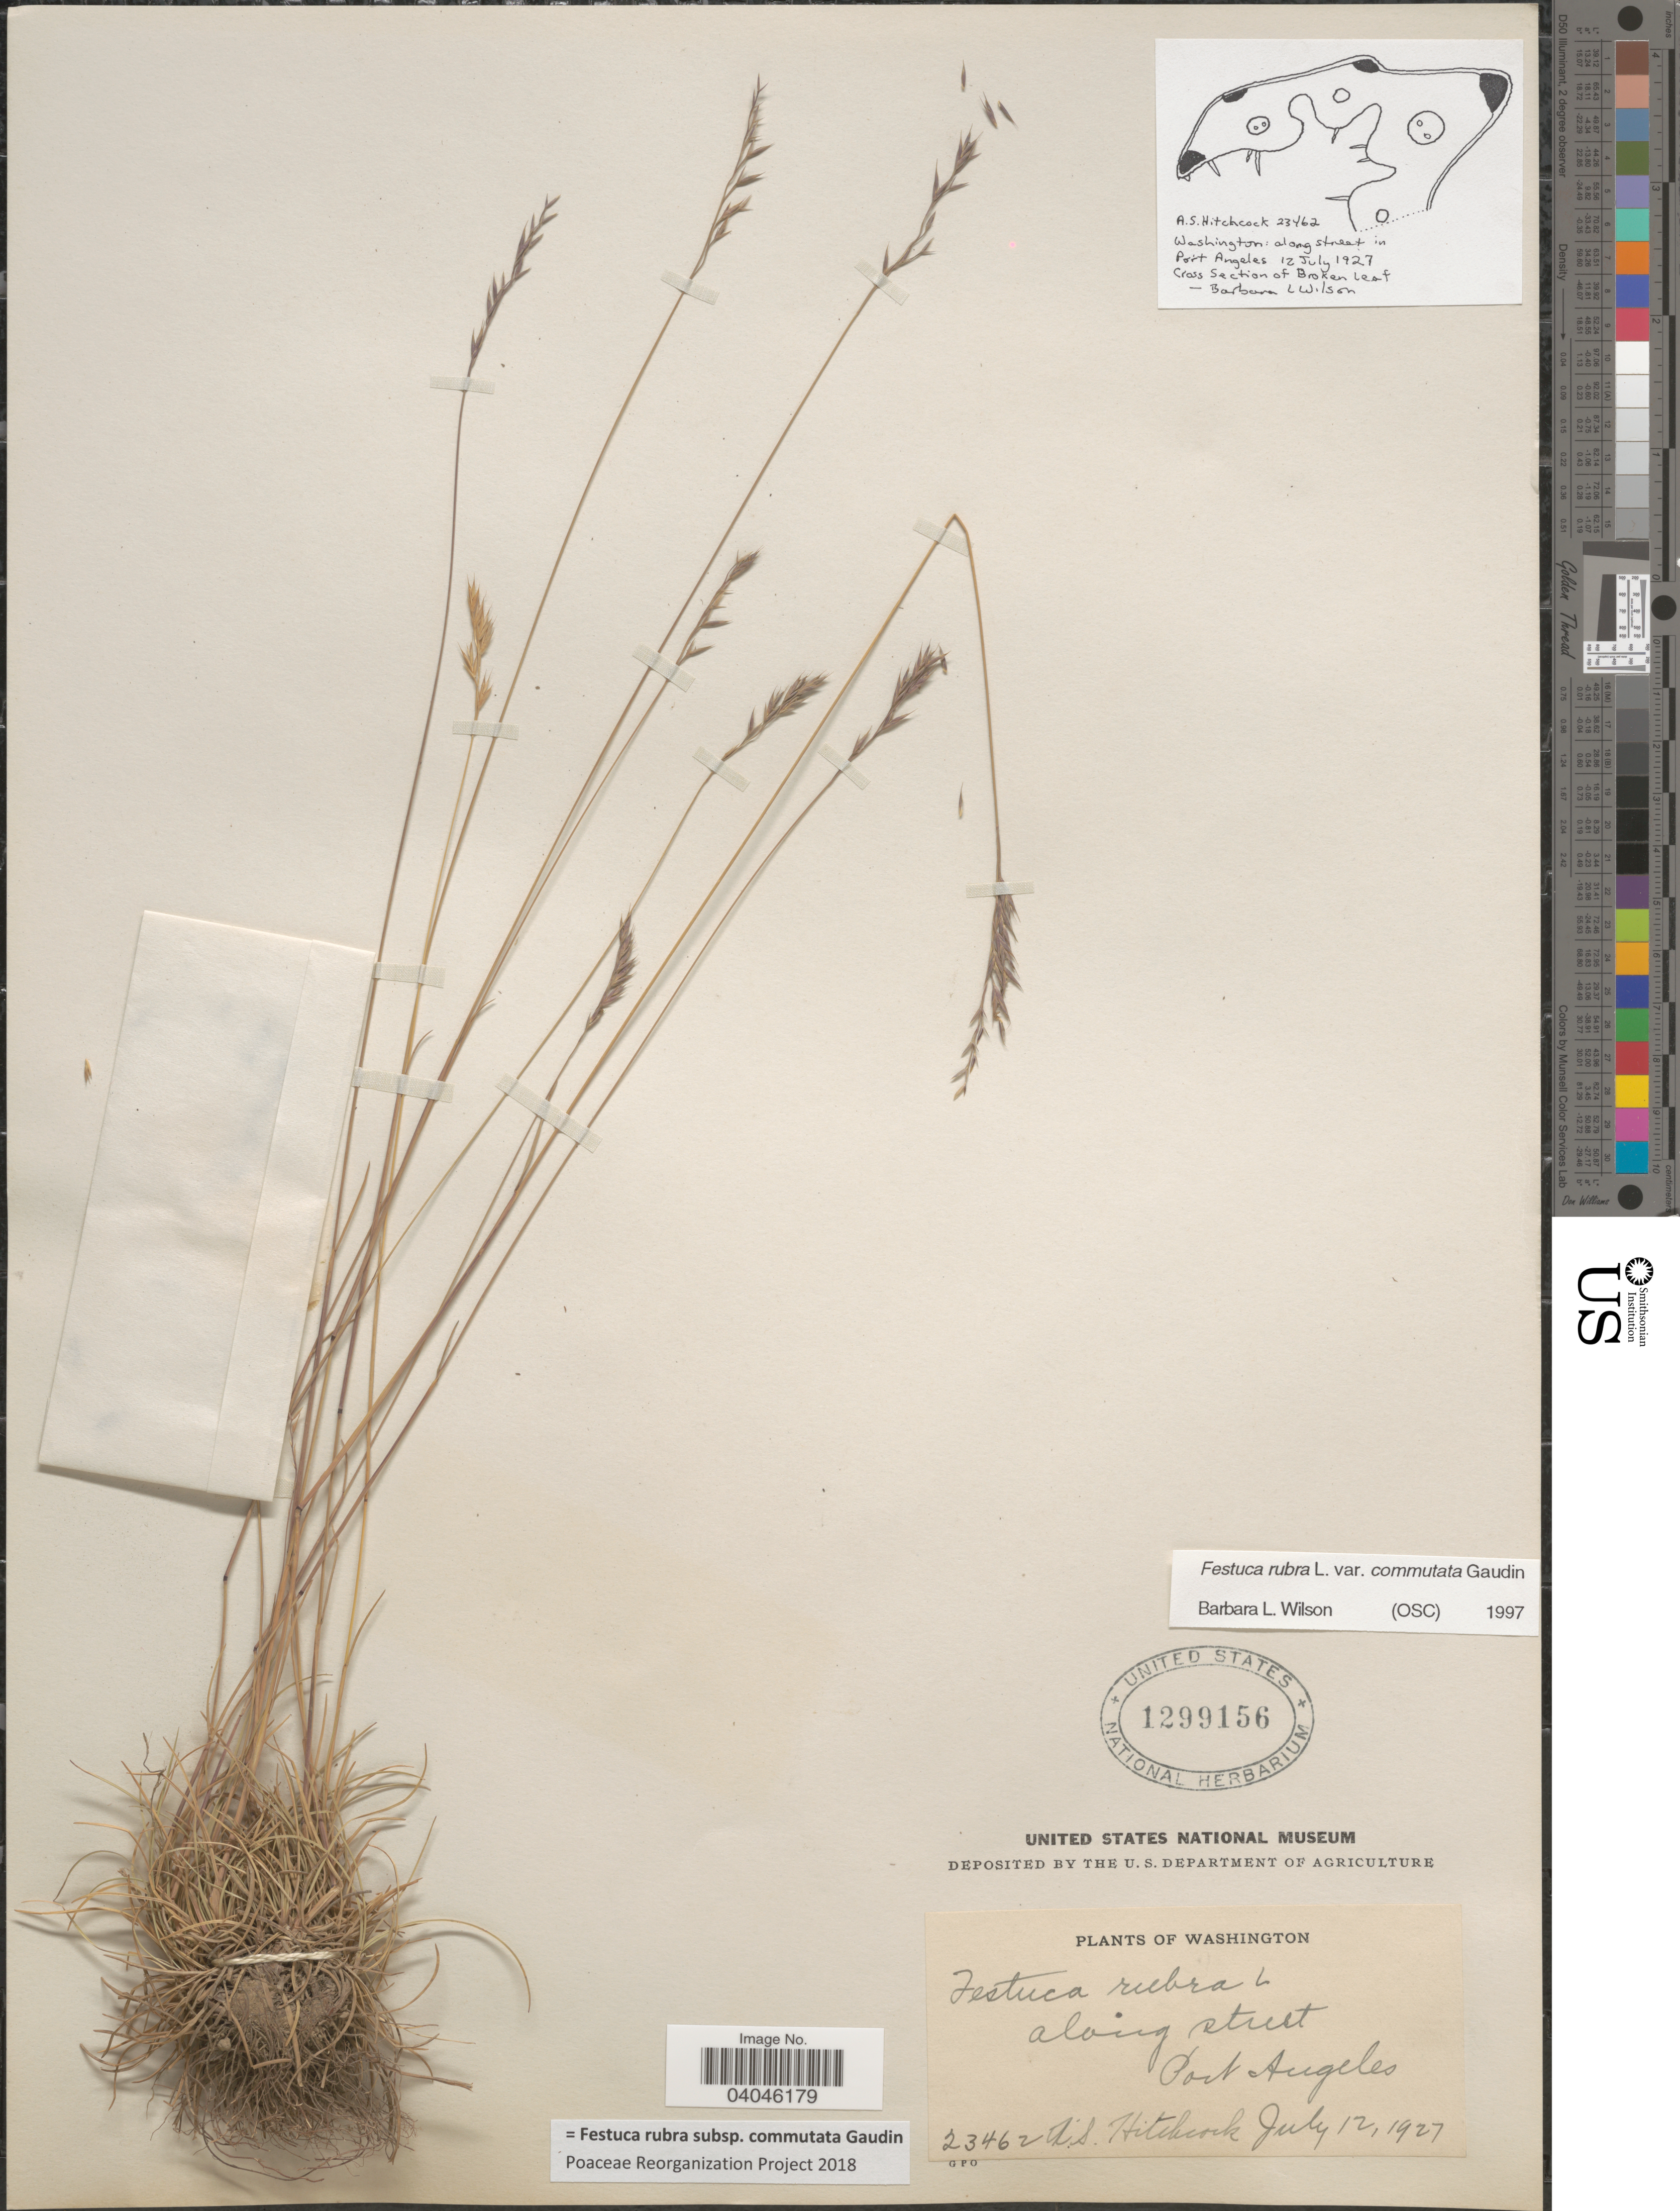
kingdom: Plantae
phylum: Tracheophyta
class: Liliopsida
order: Poales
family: Poaceae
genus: Festuca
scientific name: Festuca rubra subsp. commutata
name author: Gaudin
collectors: A. S. Hitchcock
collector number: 2346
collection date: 1927-07-12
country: United States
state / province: Washington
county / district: Clallam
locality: Along street. Port Angeles.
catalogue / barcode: US 1299156